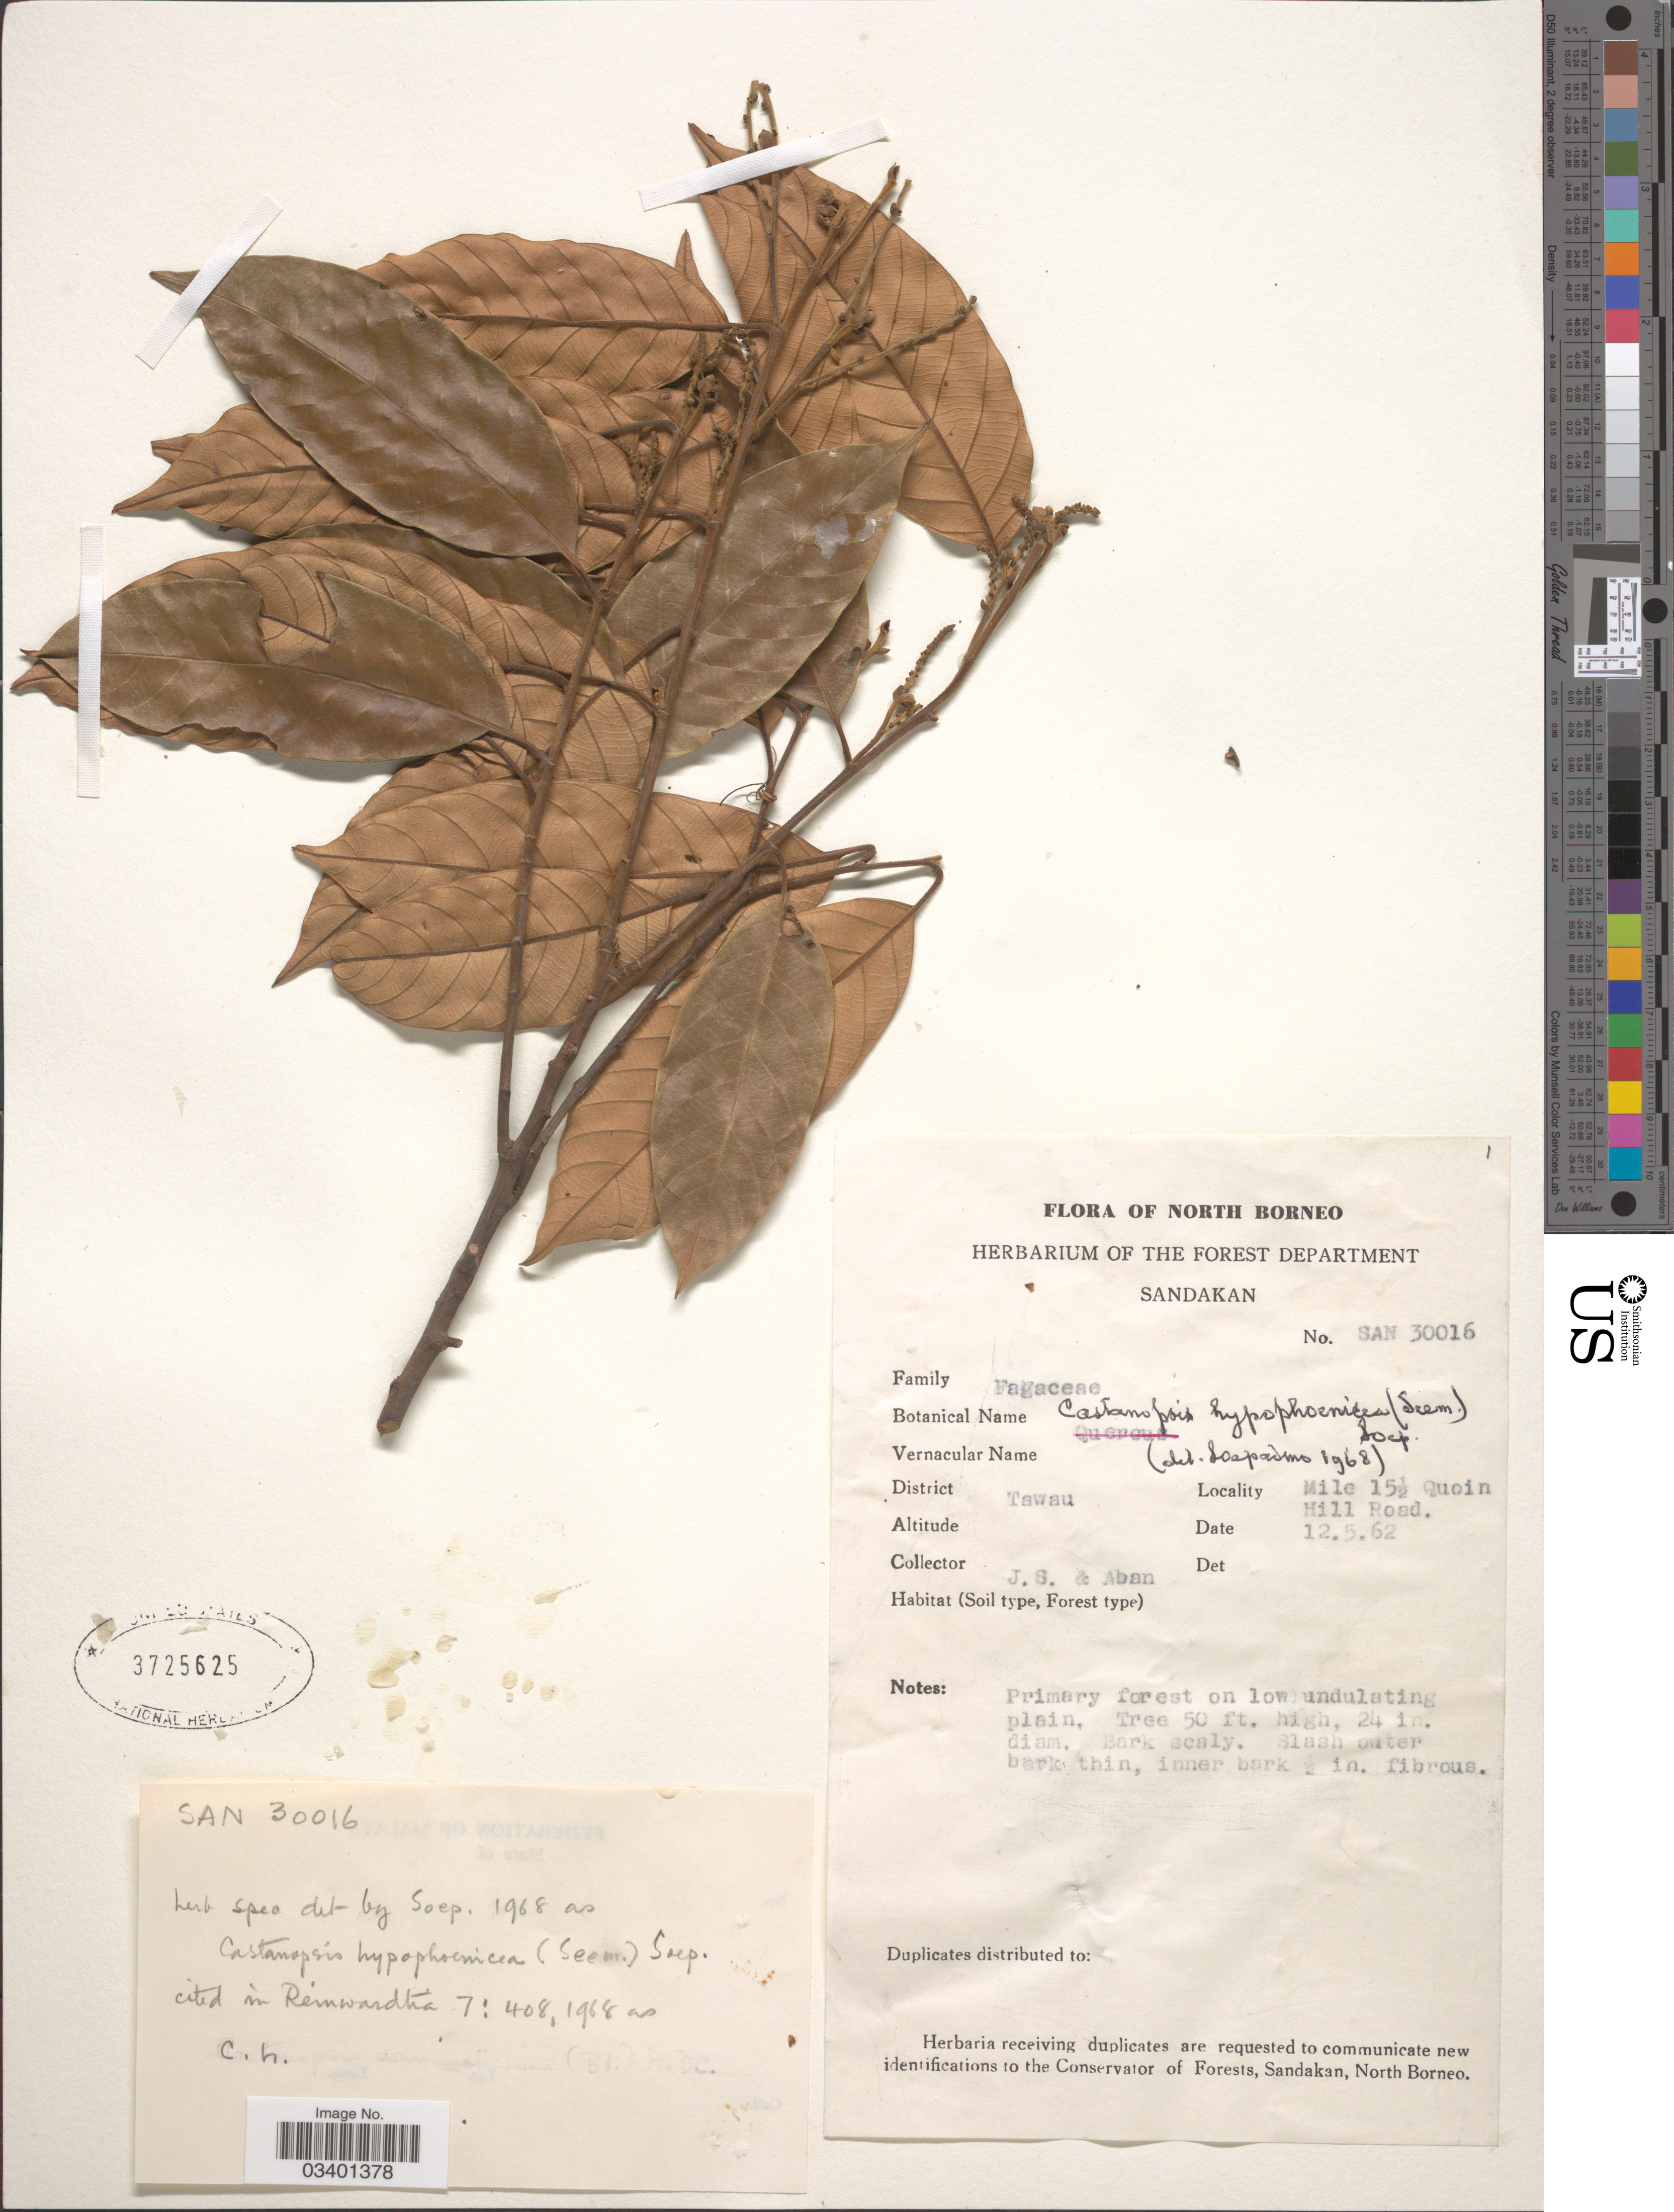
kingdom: Plantae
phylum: Tracheophyta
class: Magnoliopsida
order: Fagales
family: Fagaceae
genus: Castanopsis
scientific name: Castanopsis hypophoenicea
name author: (Seem.) Soepadmo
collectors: J. S. & -- Aban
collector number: SAN30016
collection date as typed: Transcribed d/m/y: 12/5/62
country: Malaysia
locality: North Borneo. District Tawau. Mile 15½ Quoin Hill Road.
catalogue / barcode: US 3725625